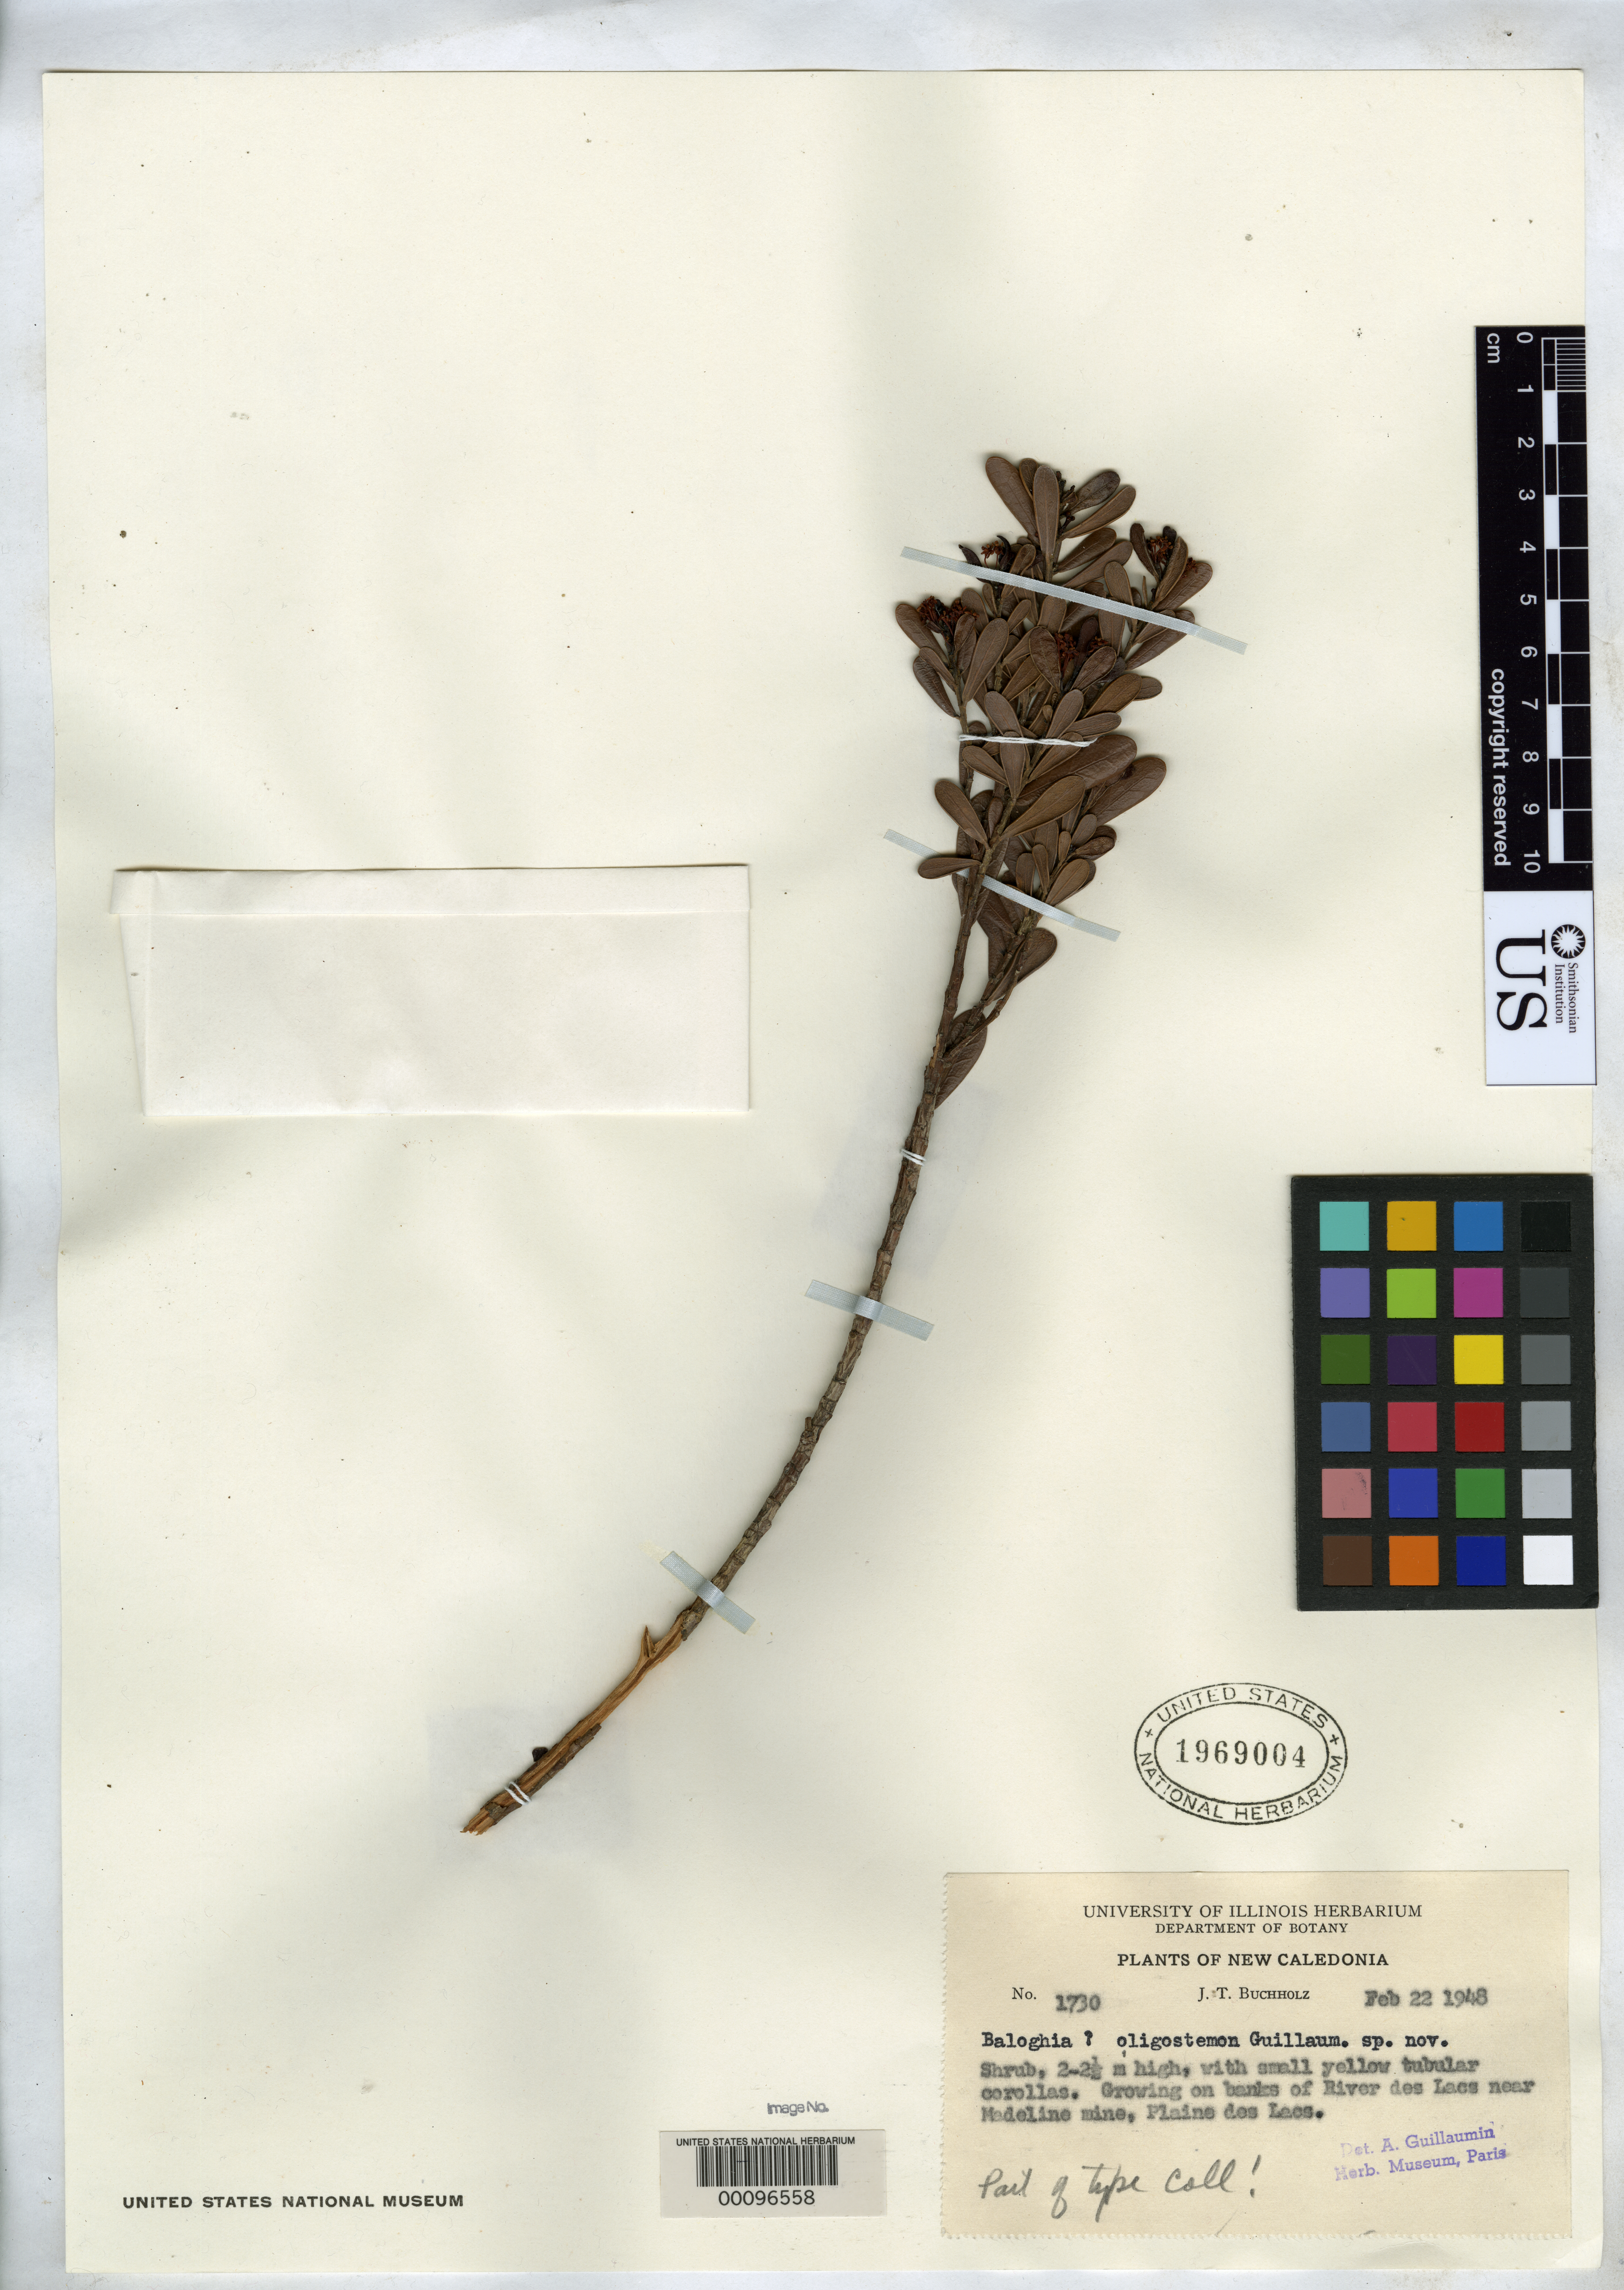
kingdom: Plantae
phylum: Tracheophyta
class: Magnoliopsida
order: Malpighiales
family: Euphorbiaceae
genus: Baloghia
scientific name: Baloghia oligostemon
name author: Guillaumin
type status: Type Collection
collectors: J. T. Buchholz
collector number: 1730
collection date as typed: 22 Feb 1948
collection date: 1948-02-22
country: New Caledonia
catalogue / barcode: US 1969004